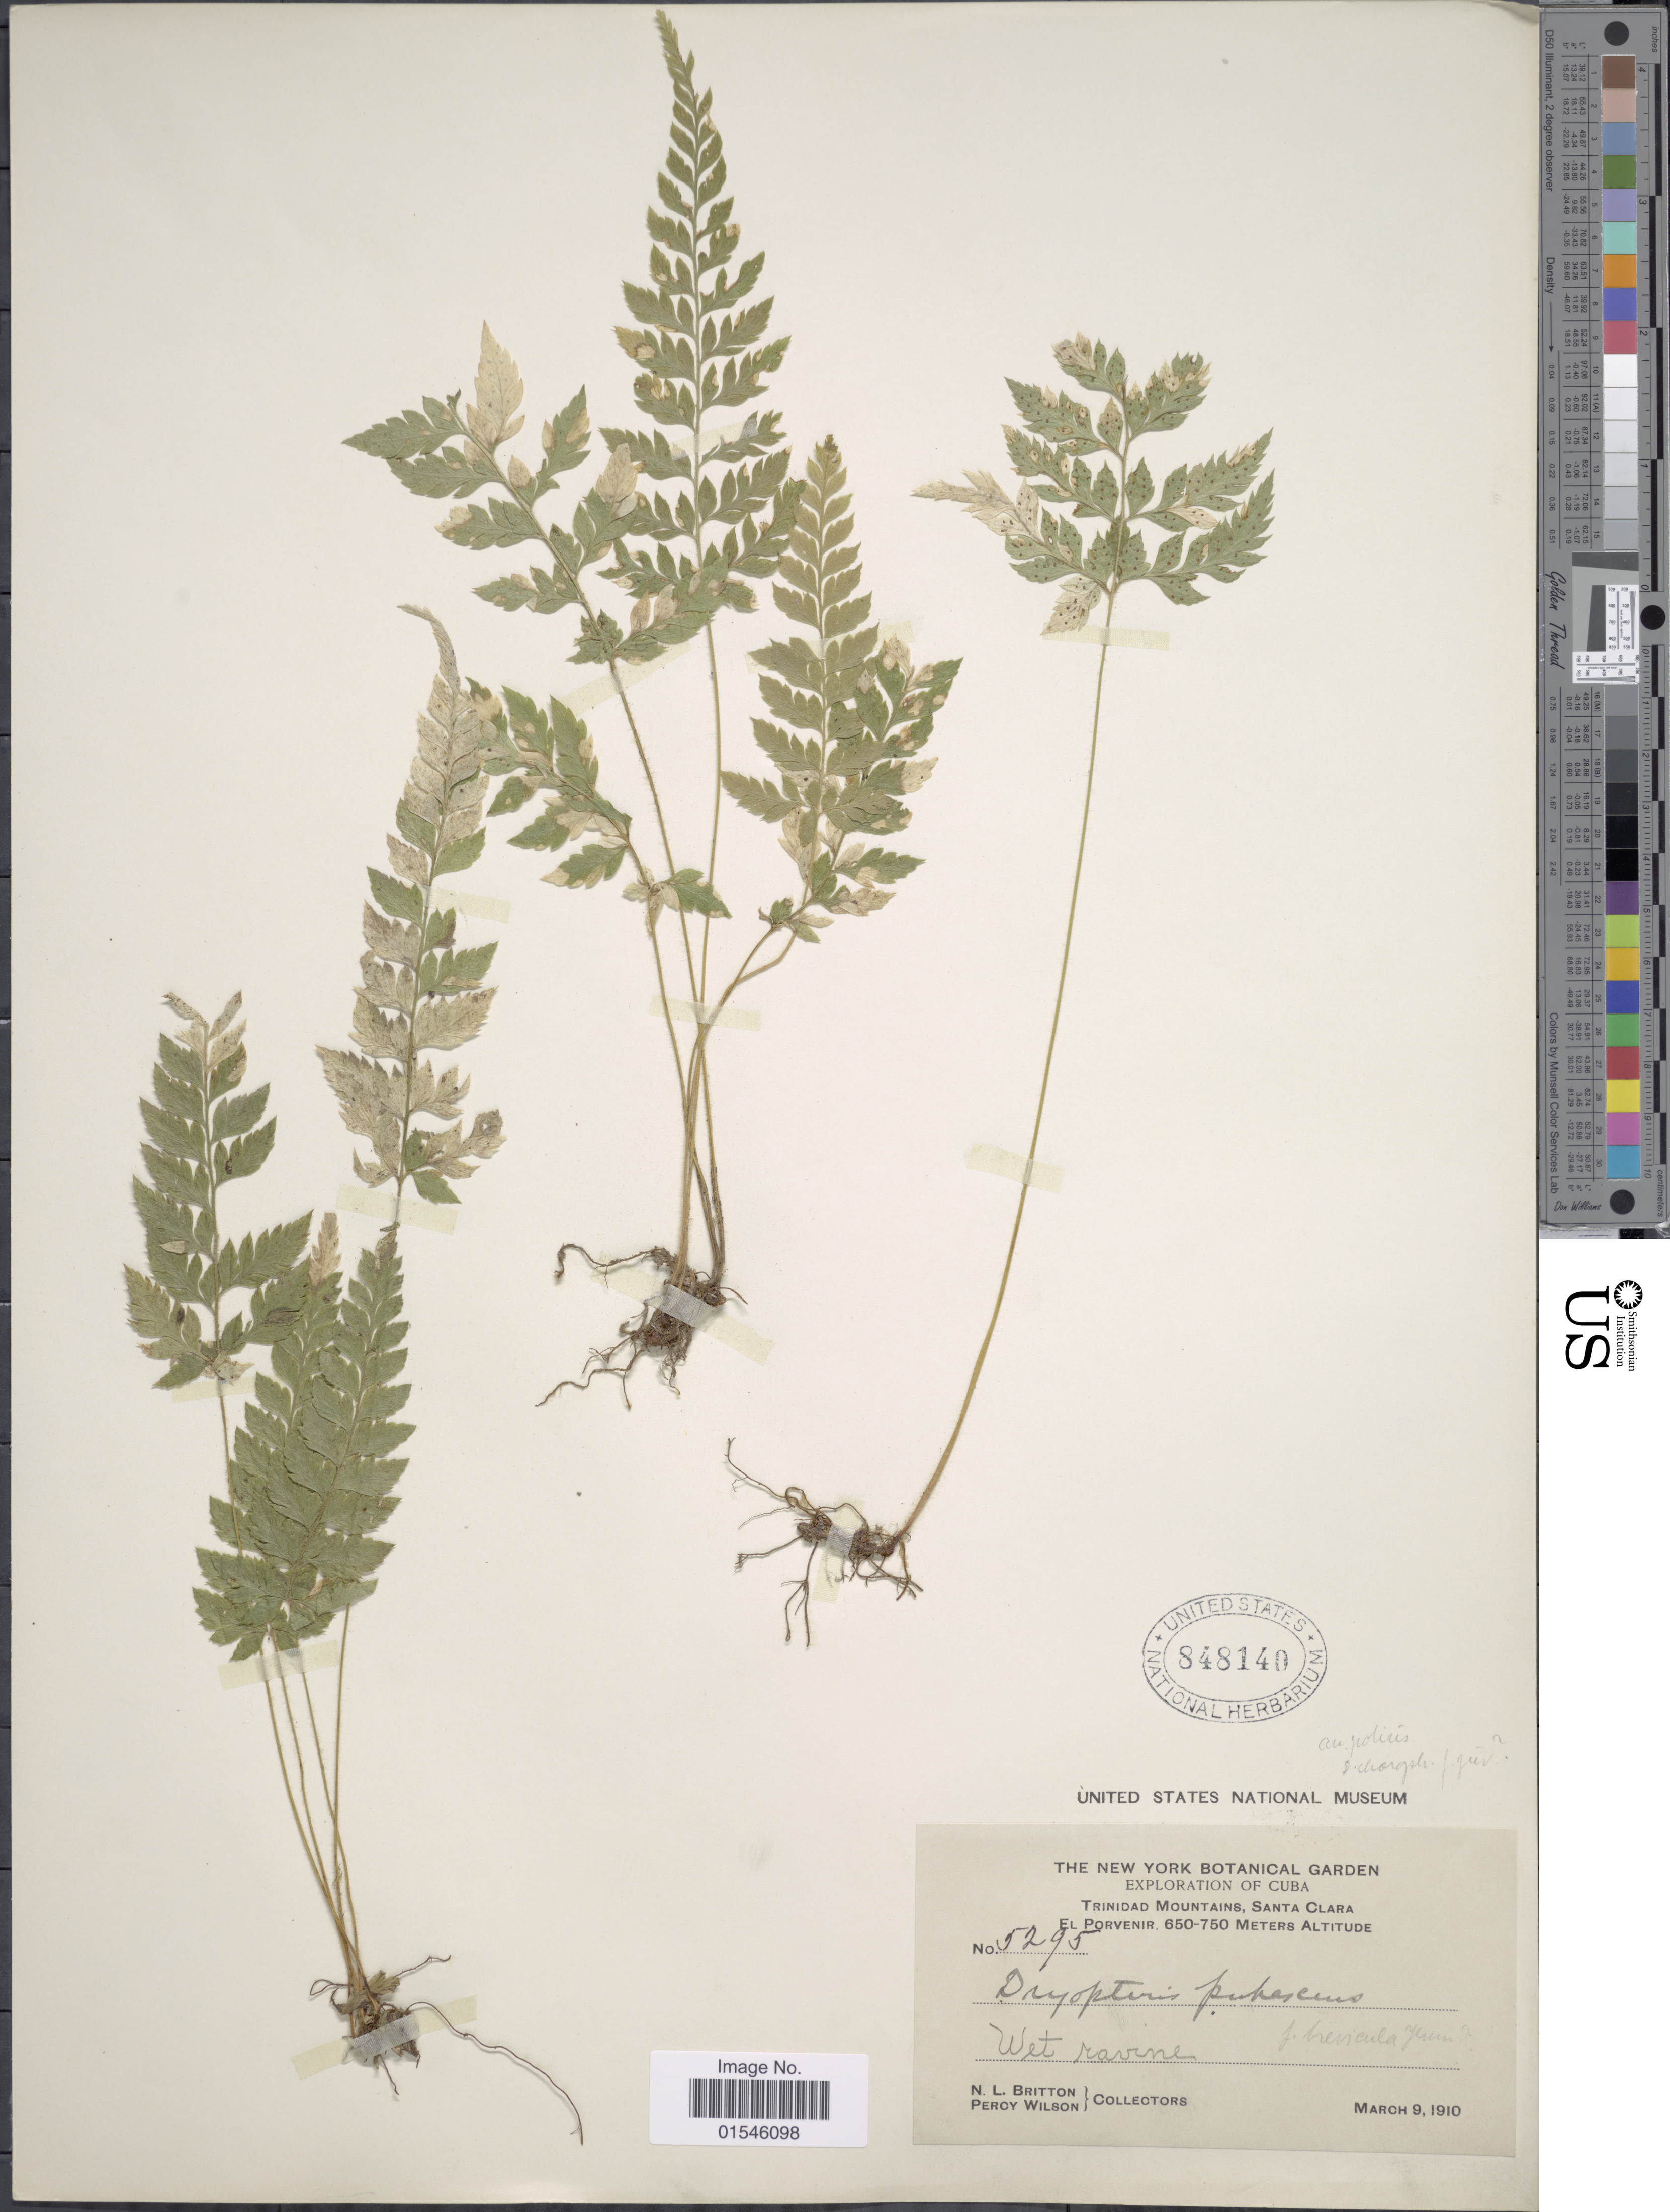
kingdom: Plantae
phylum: Tracheophyta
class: Polypodiopsida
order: Polypodiales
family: Dryopteridaceae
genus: Polystichopsis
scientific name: Polystichopsis pubescens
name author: (L.) C.V. Morton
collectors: N. Britton & P. Wilson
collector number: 5295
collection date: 1910-03-09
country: Cuba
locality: Trinidad Mountains, Santa Clara, El Porvenir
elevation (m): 650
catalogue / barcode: US 848140